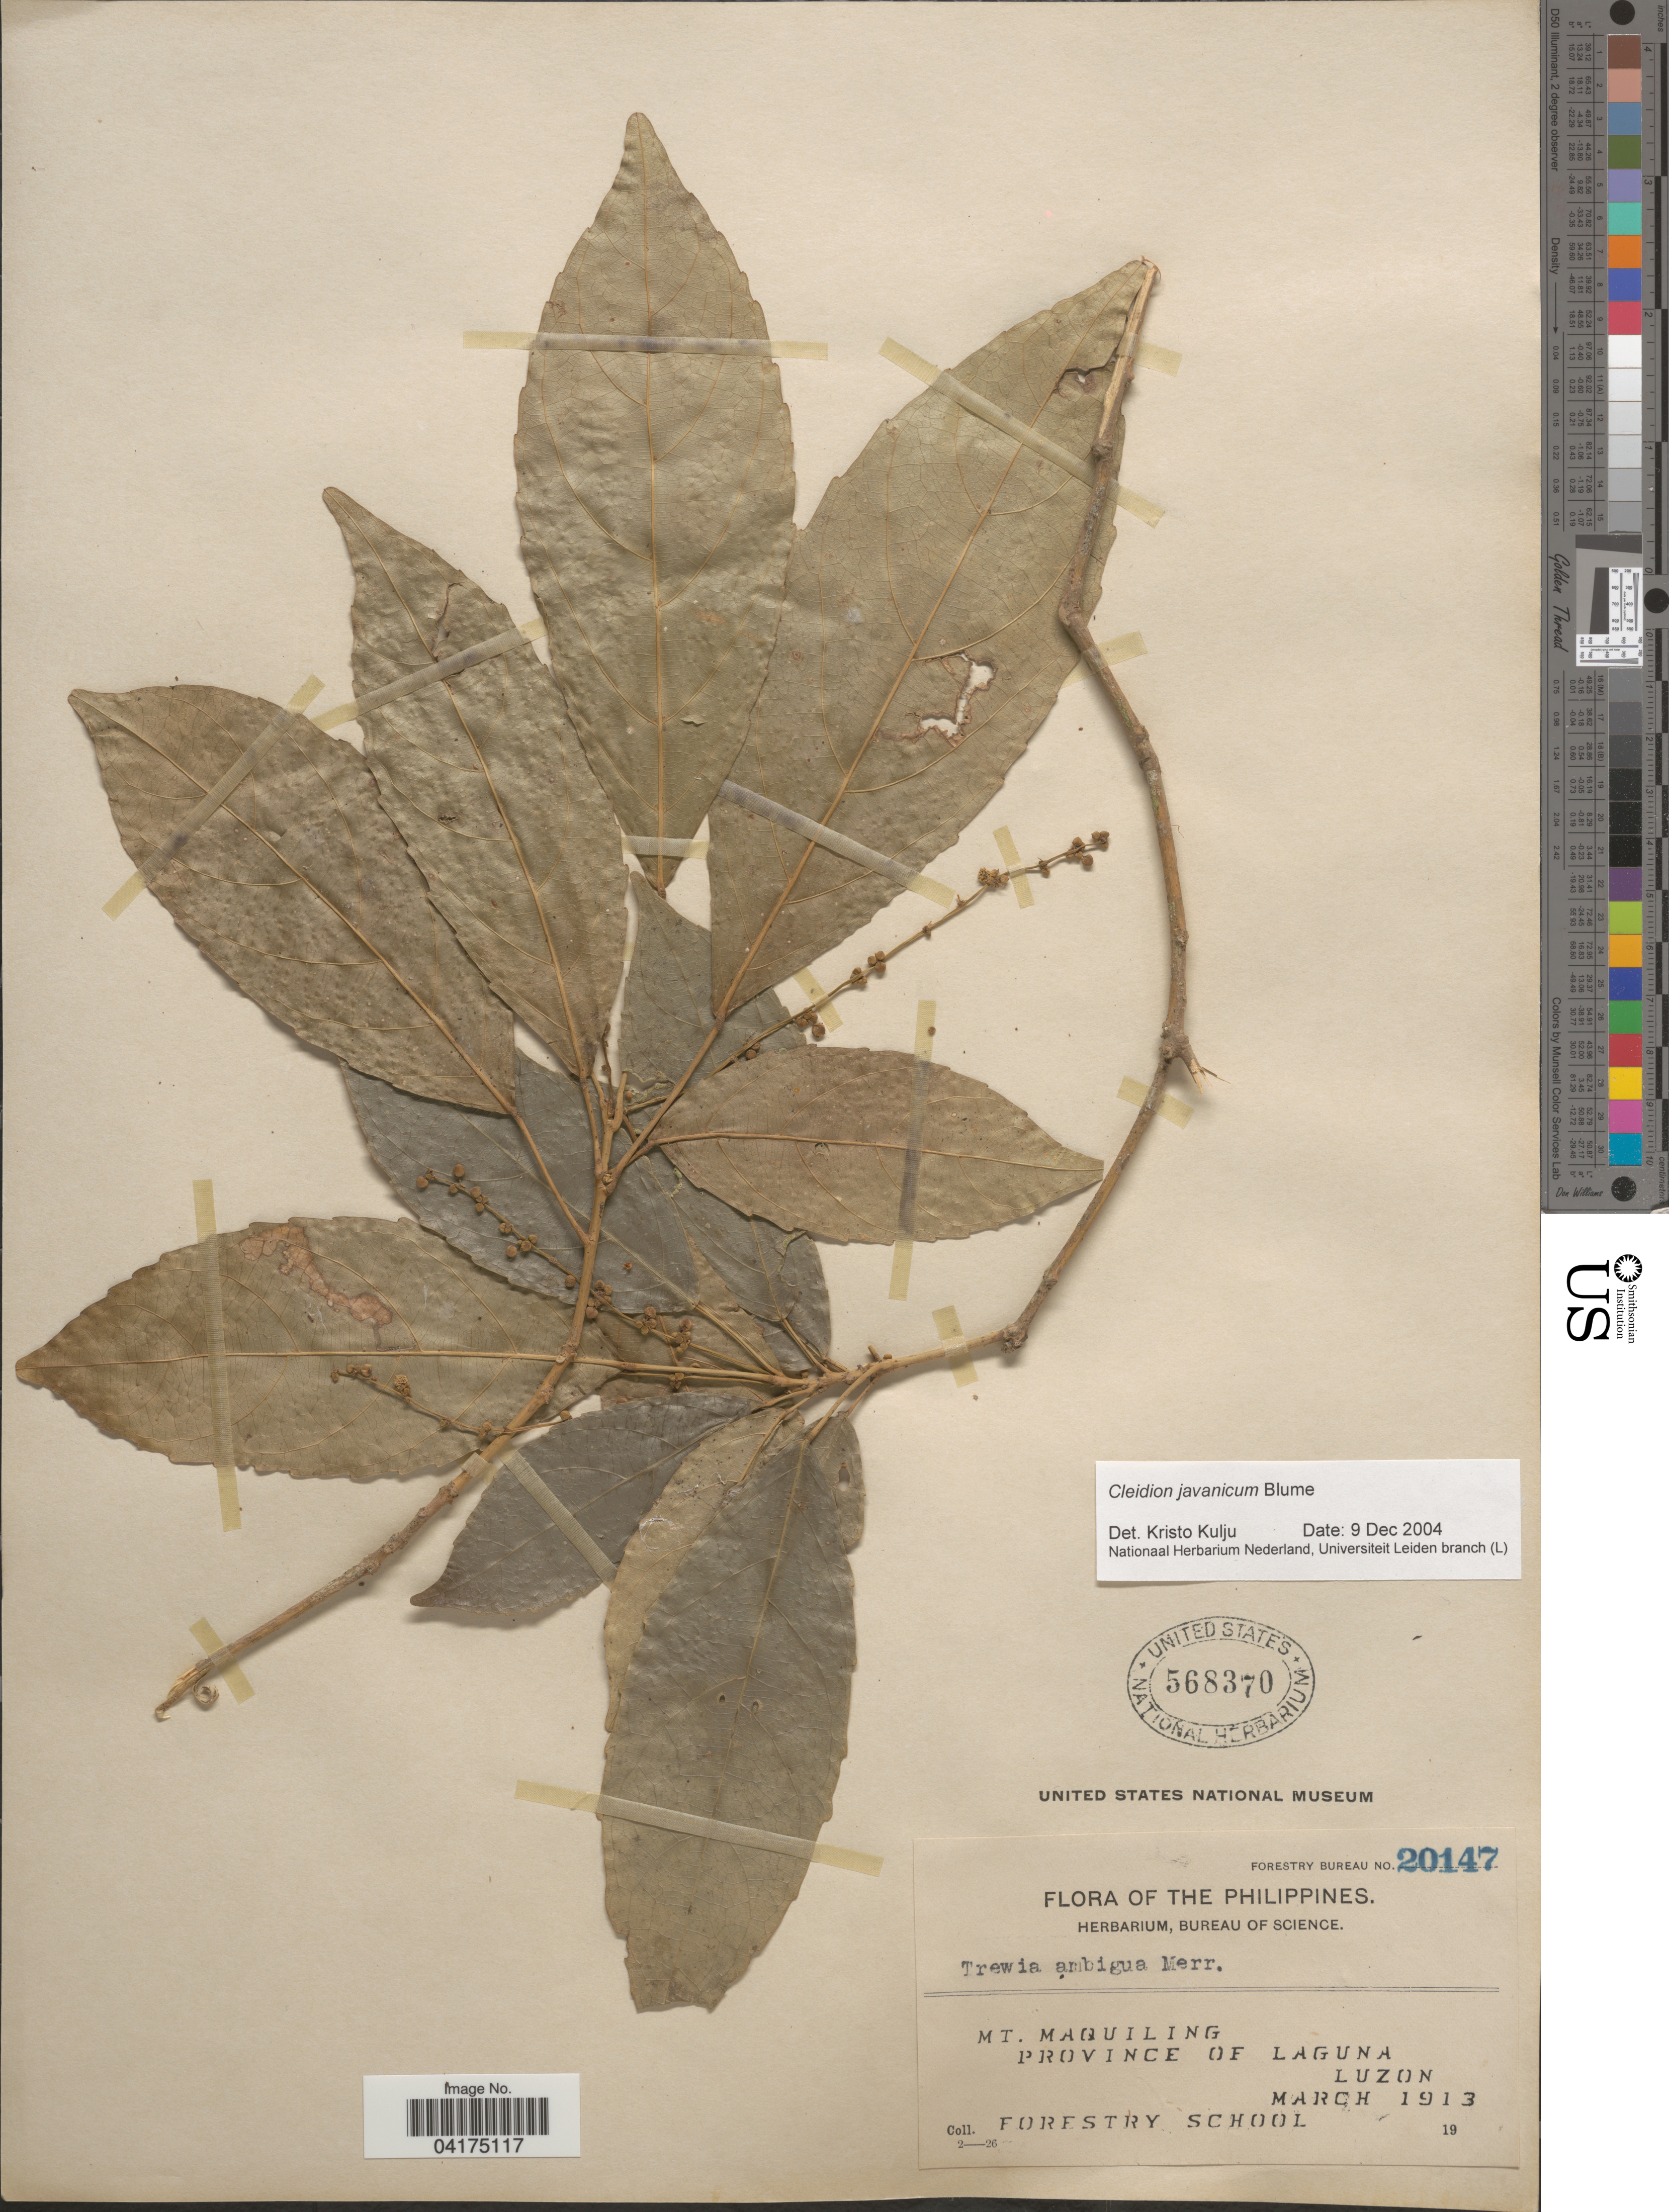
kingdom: Plantae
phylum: Tracheophyta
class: Magnoliopsida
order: Malpighiales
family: Euphorbiaceae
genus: Cleidion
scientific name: Cleidion javanicum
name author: Blume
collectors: Forestry School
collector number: Forestry Bureau 20147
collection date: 1913-03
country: Philippines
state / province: Calabarzon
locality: Mt. Maquiling. Province of Laguna. Luzon.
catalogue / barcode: US 568370